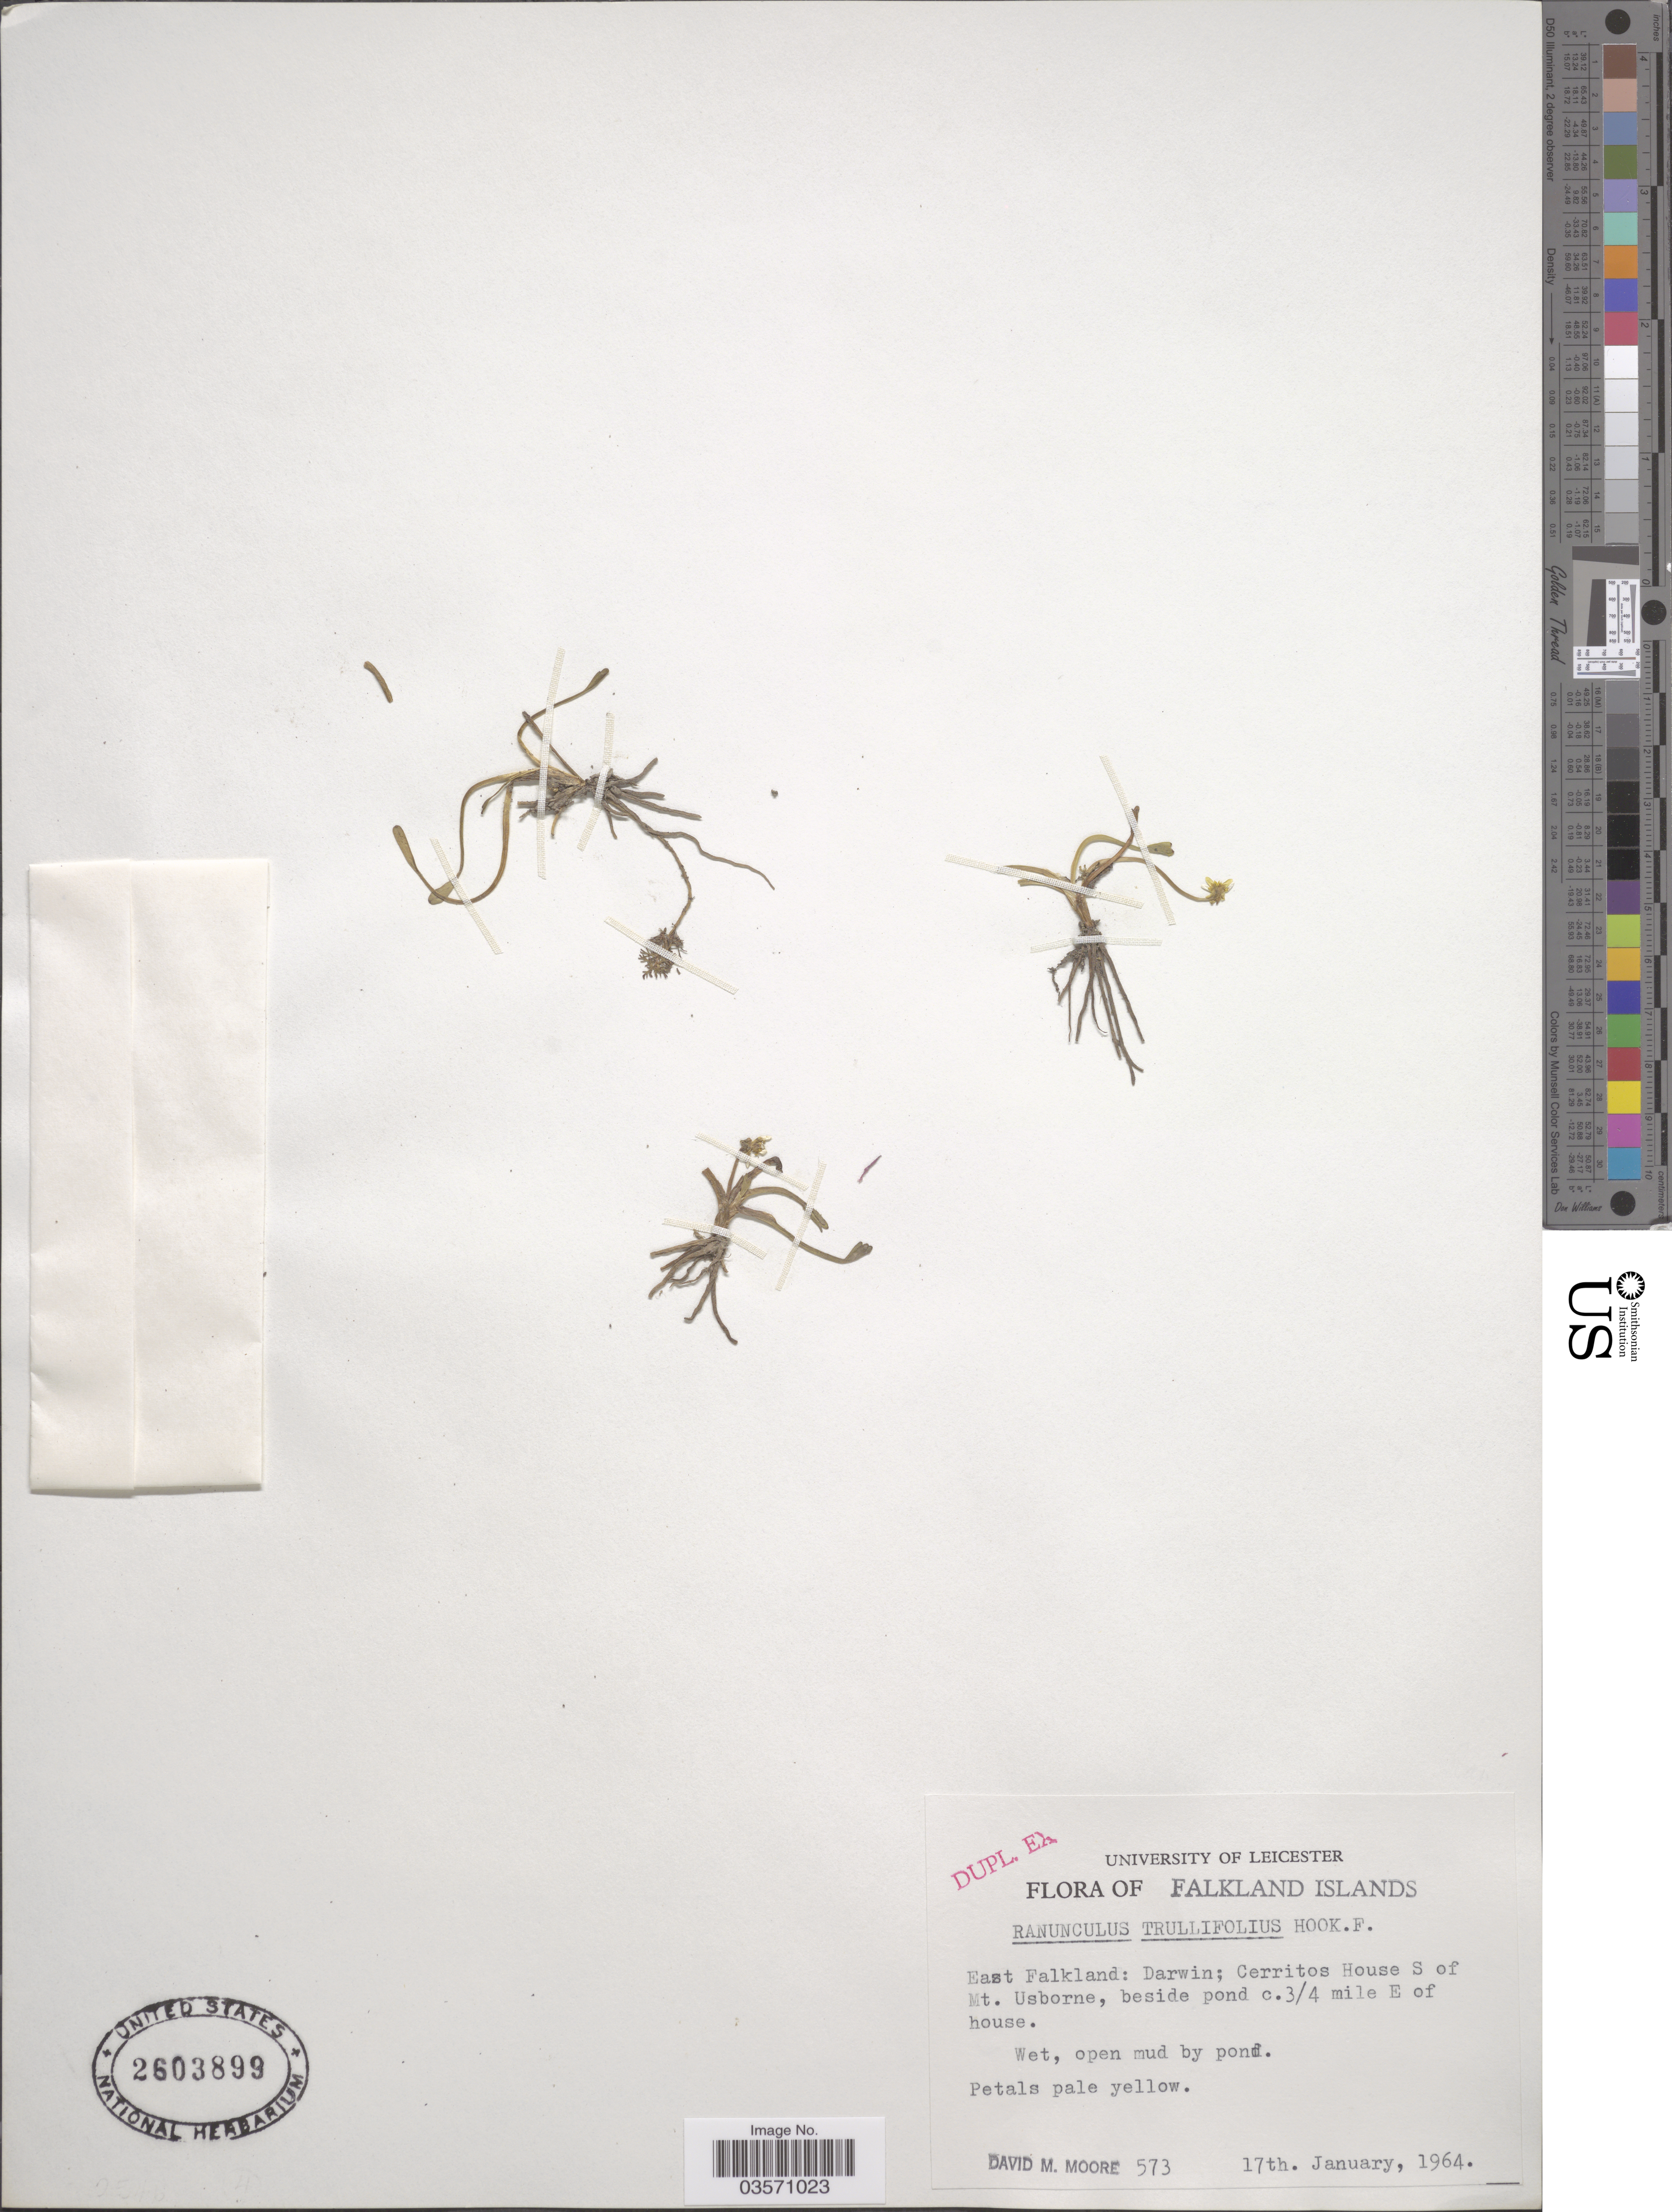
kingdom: Plantae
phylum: Tracheophyta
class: Magnoliopsida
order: Ranunculales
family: Ranunculaceae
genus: Ranunculus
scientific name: Ranunculus trulliifolius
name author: Hook. f.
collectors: D. Moore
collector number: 573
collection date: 1964-01-17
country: Falkland Islands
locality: East Falkland: Darwin; Cerritos House S of Mt. Usborne, beside pond c. 3/4 mile E of house.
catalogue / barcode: US 2603899